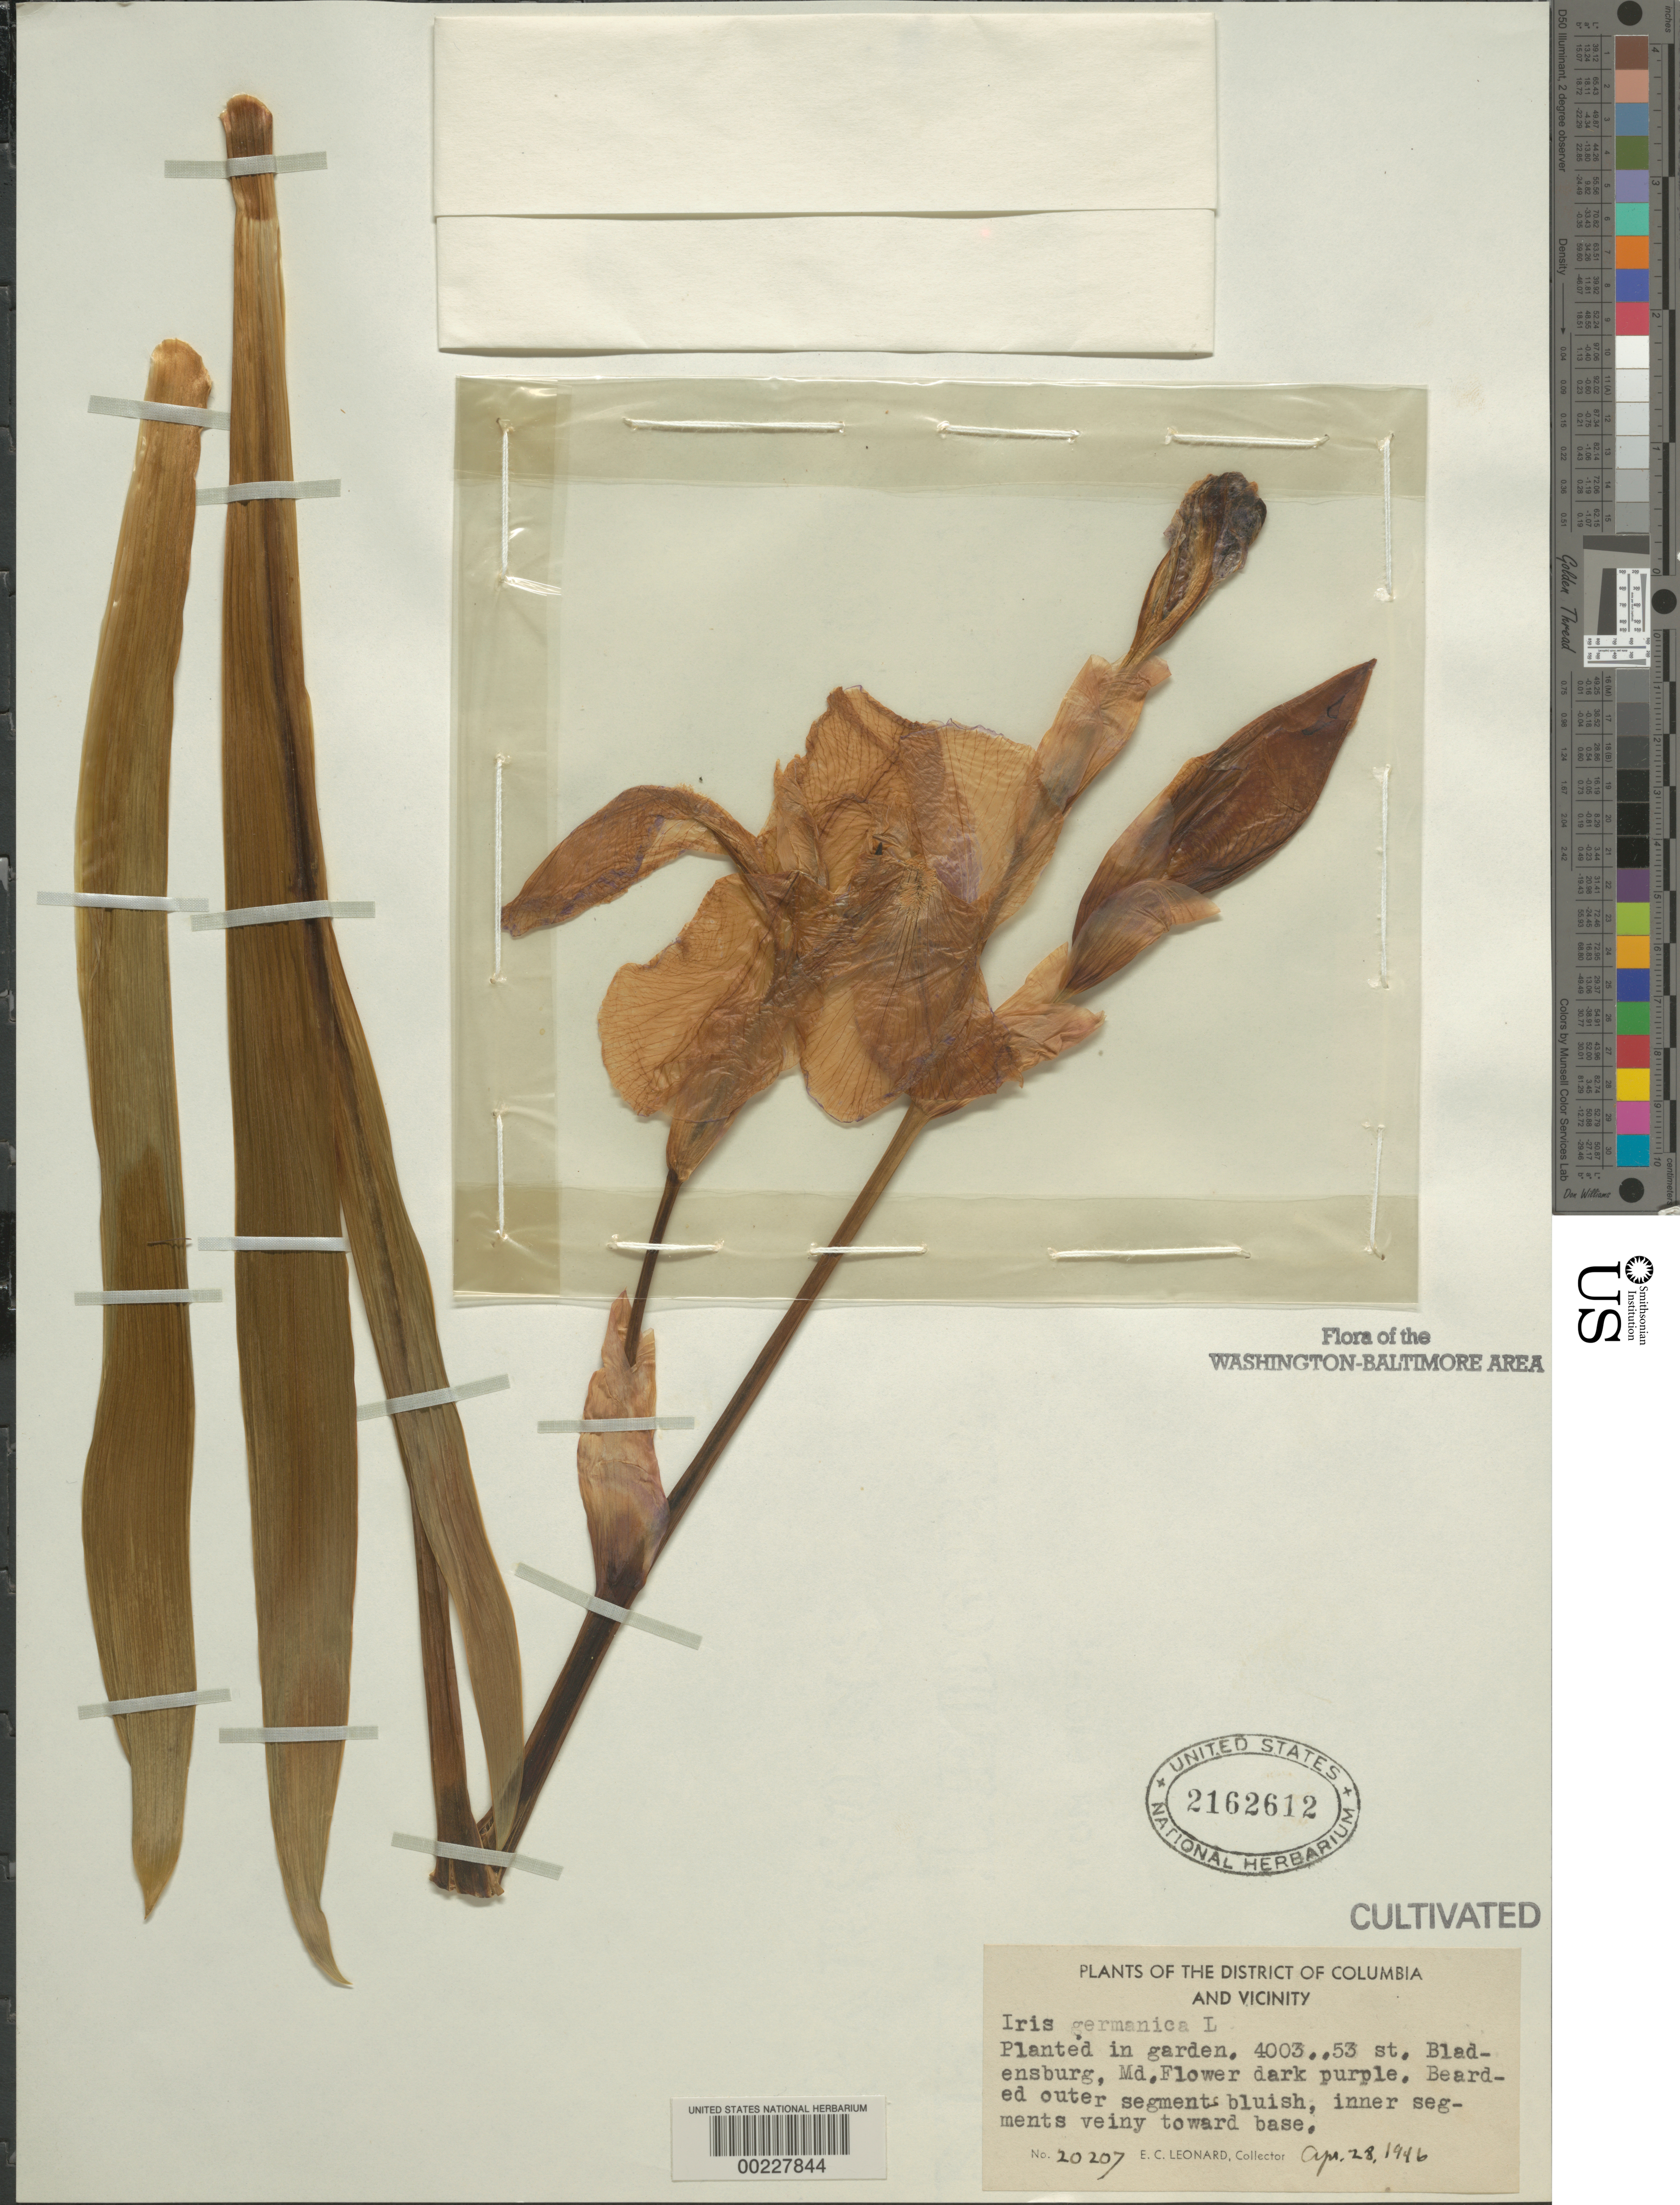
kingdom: Plantae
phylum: Tracheophyta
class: Liliopsida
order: Asparagales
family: Iridaceae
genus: Iris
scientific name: Iris germanica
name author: L.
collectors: E. C. Leonard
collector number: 20207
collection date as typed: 28 Apr 1946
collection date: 1946-04-28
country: United States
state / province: Maryland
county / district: Prince George's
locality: Bladensburg, 4003 53 St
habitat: In garden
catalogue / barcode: US 2162612